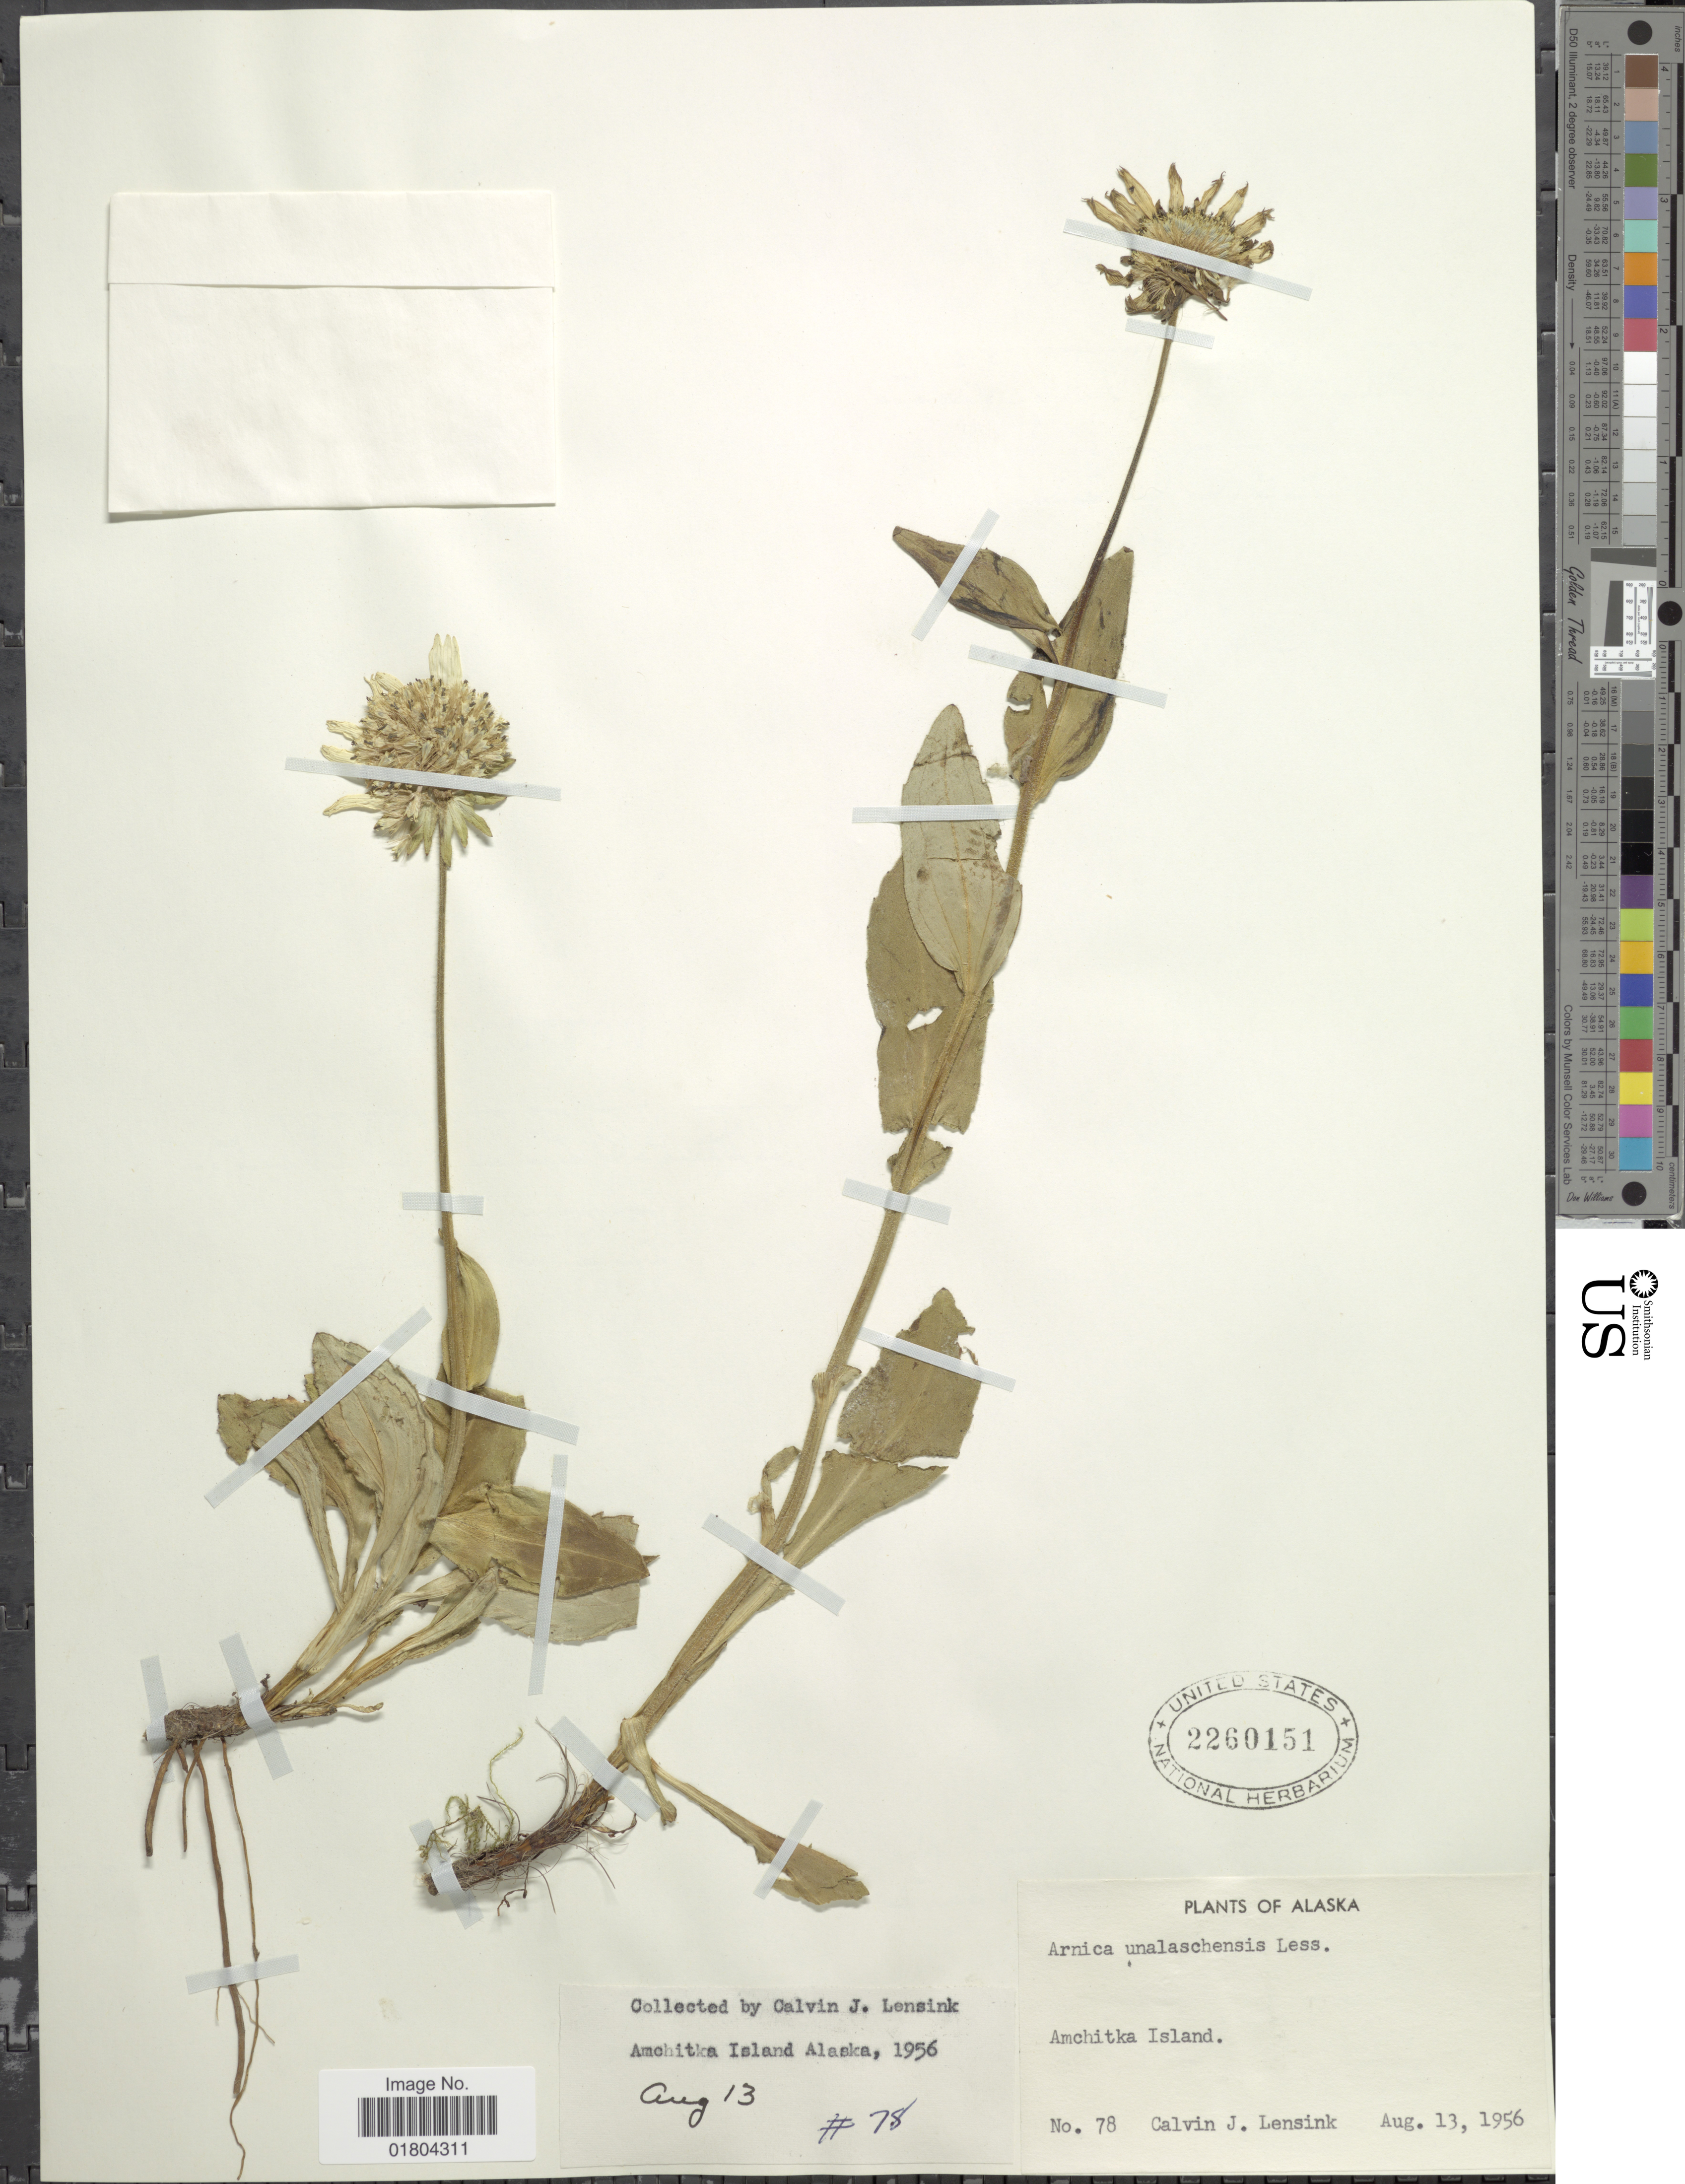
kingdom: Plantae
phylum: Tracheophyta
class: Magnoliopsida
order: Asterales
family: Asteraceae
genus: Arnica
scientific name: Arnica unalashcensis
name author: Less.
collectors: C. Lensink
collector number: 78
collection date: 1956-08-13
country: United States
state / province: Alaska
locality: Amchitka Island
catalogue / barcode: US 2260151